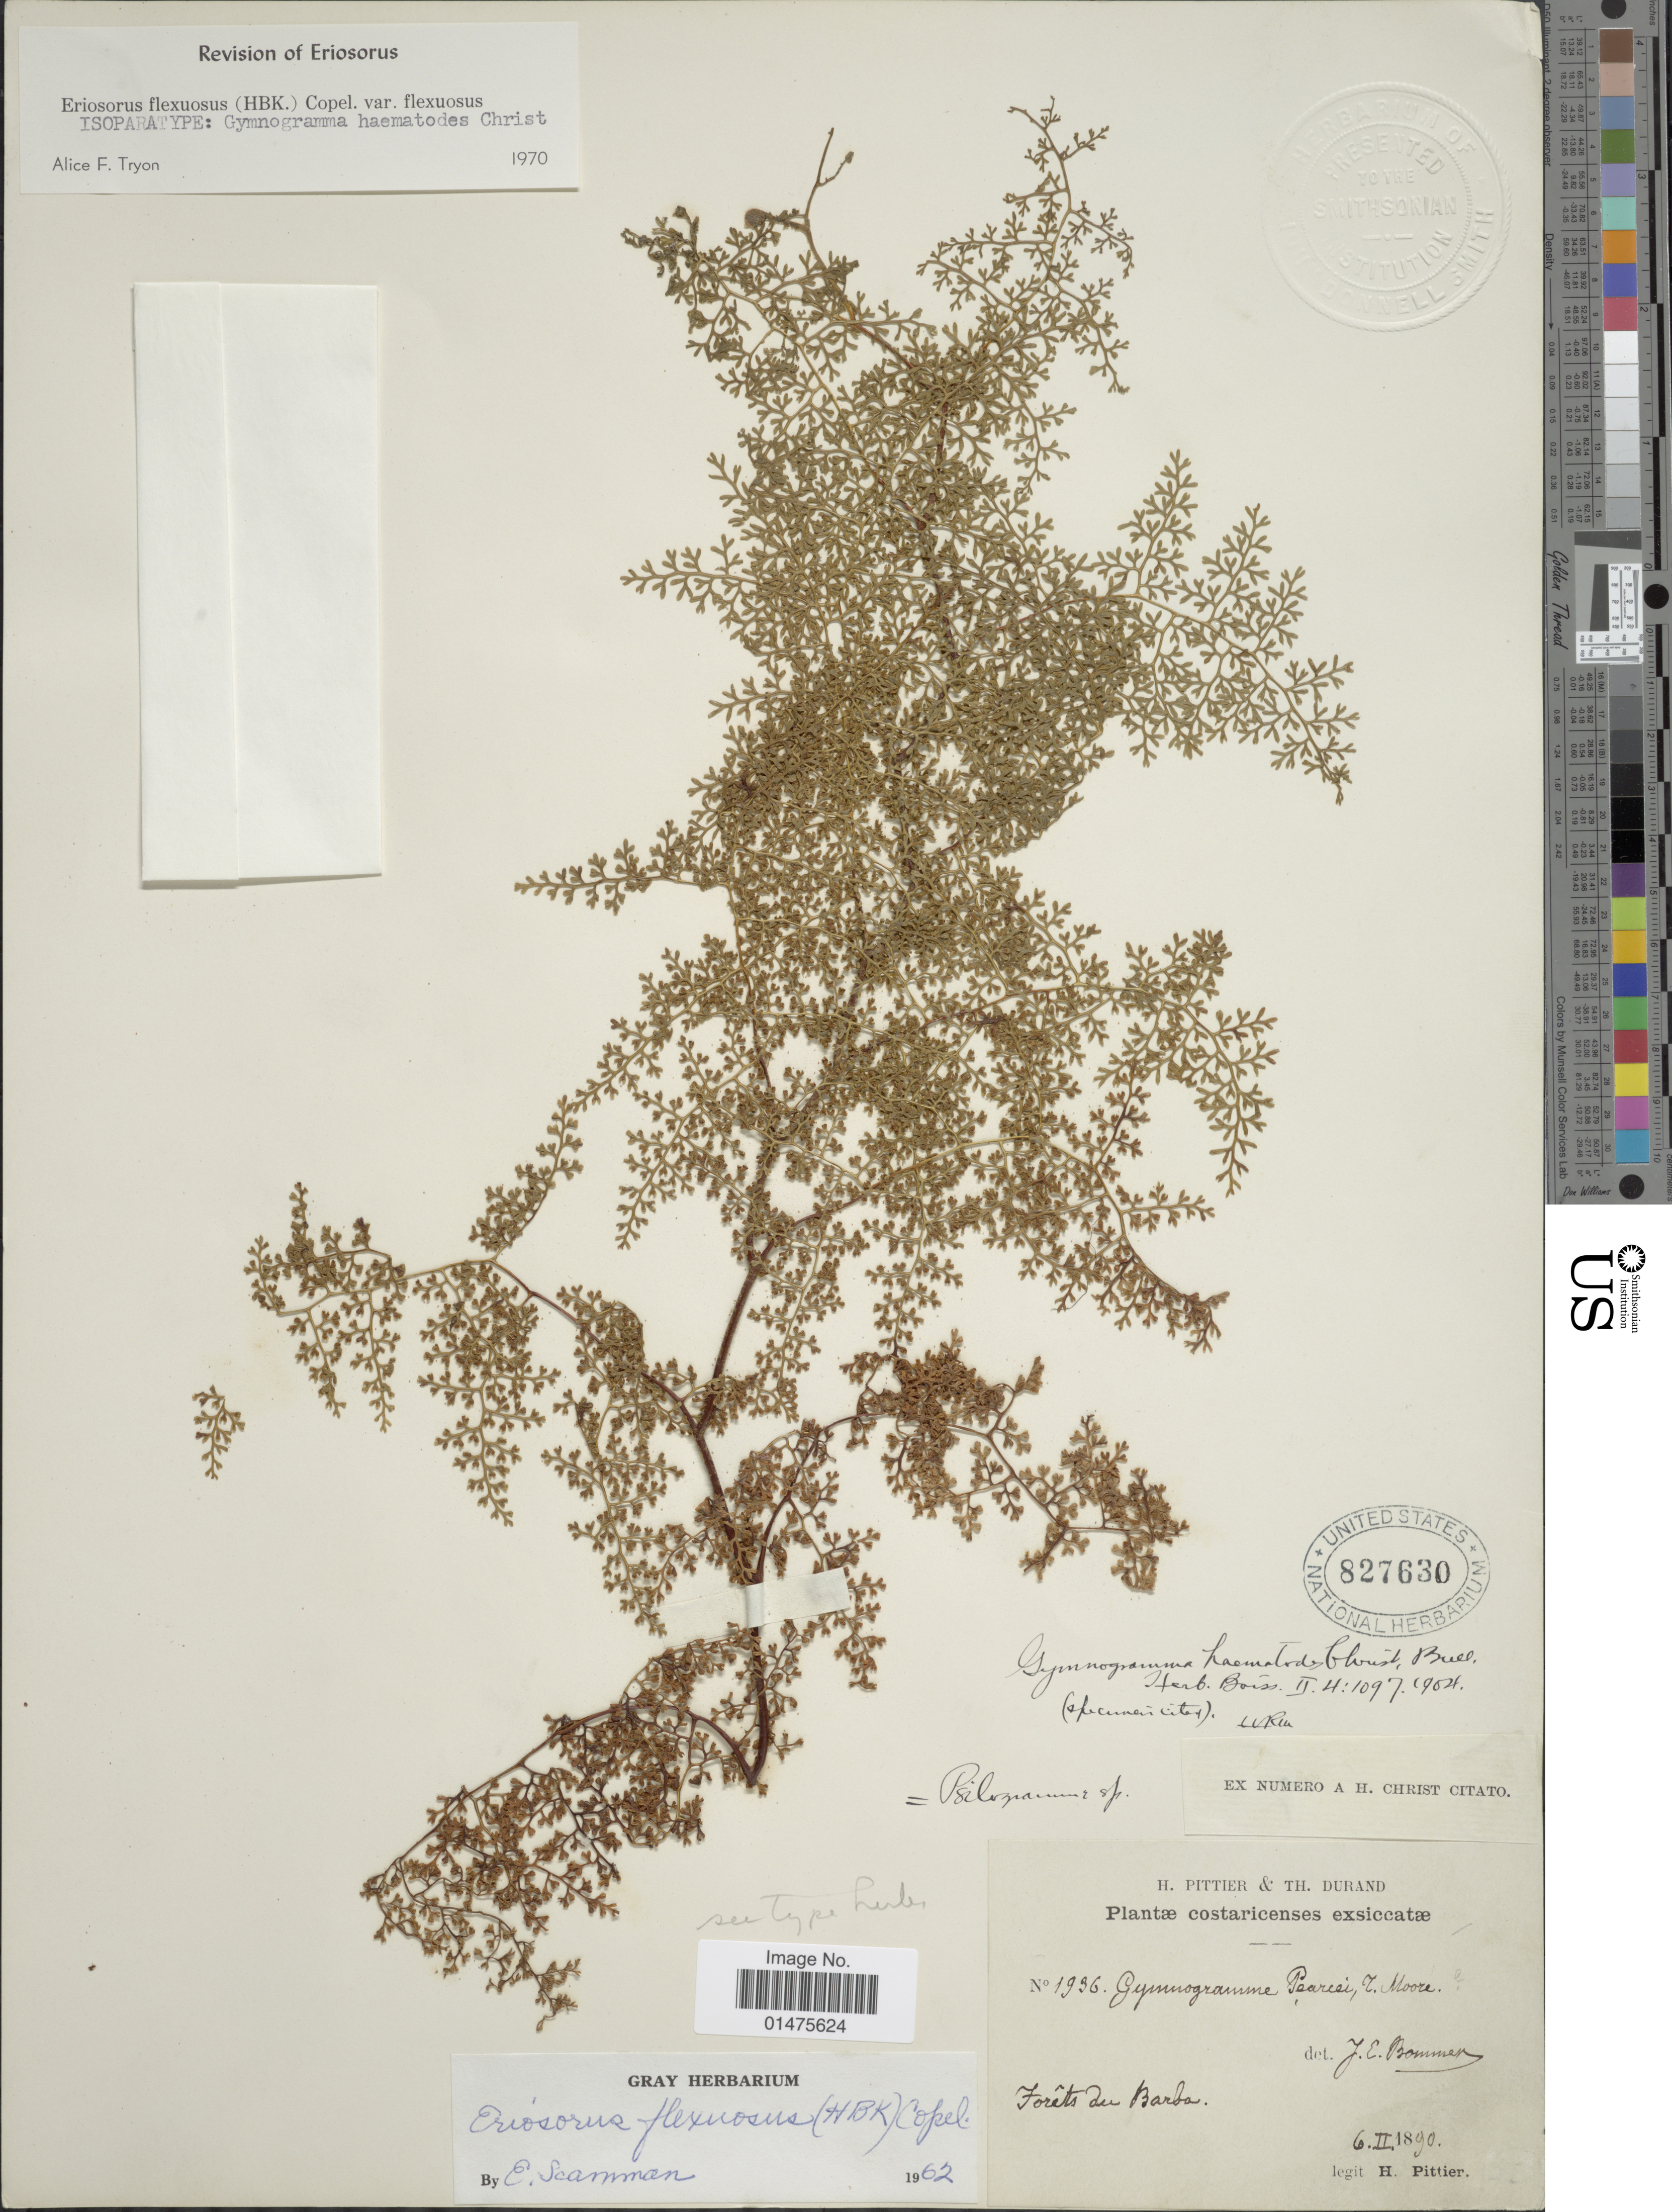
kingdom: Plantae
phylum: Tracheophyta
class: Polypodiopsida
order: Polypodiales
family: Pteridaceae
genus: Jamesonia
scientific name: Jamesonia flexuosa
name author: (Humb. & Bonpl.) Christenh.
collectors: H. F. Pittier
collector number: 1936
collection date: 1890-02-06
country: Costa Rica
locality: Forêts du Barba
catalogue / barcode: US 827630